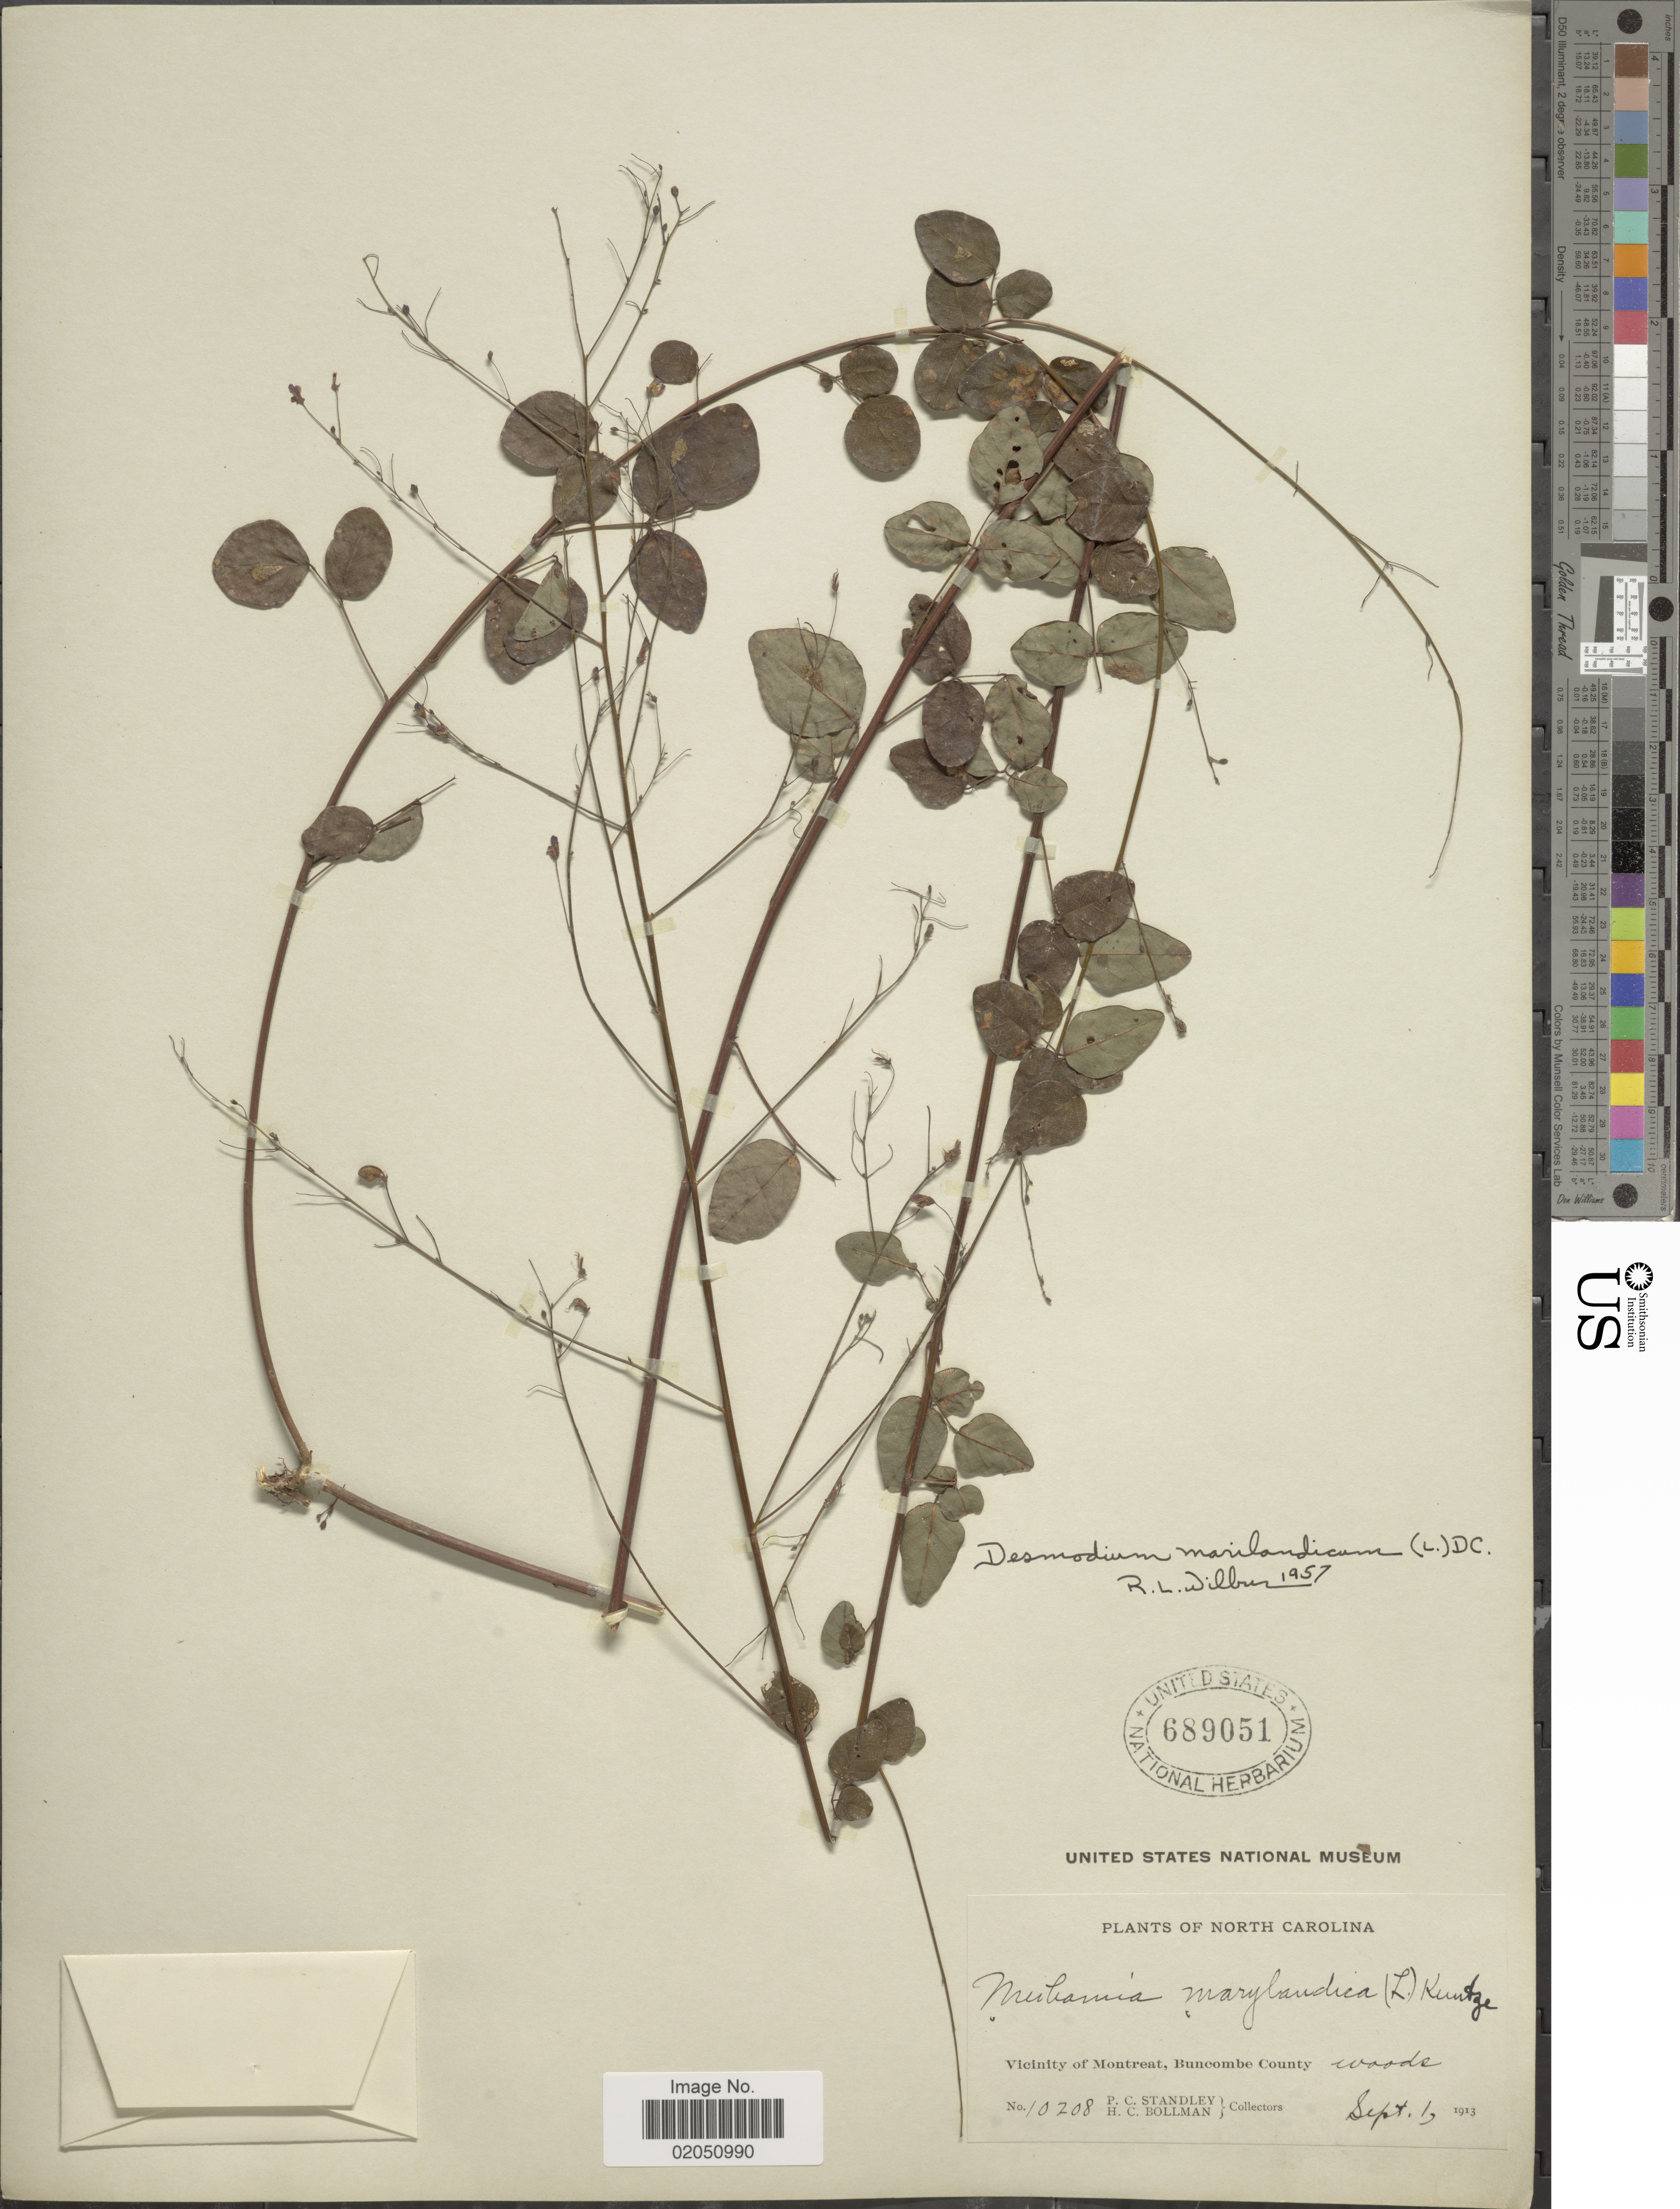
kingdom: Plantae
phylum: Tracheophyta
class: Magnoliopsida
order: Fabales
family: Fabaceae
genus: Desmodium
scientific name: Desmodium marilandicum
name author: Darl.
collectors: P. C. Standley & H. C. Bollman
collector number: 10208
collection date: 1913-09-01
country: United States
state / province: North Carolina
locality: Vicinity of Montreat, Buncombe County, woods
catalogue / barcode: US 689051